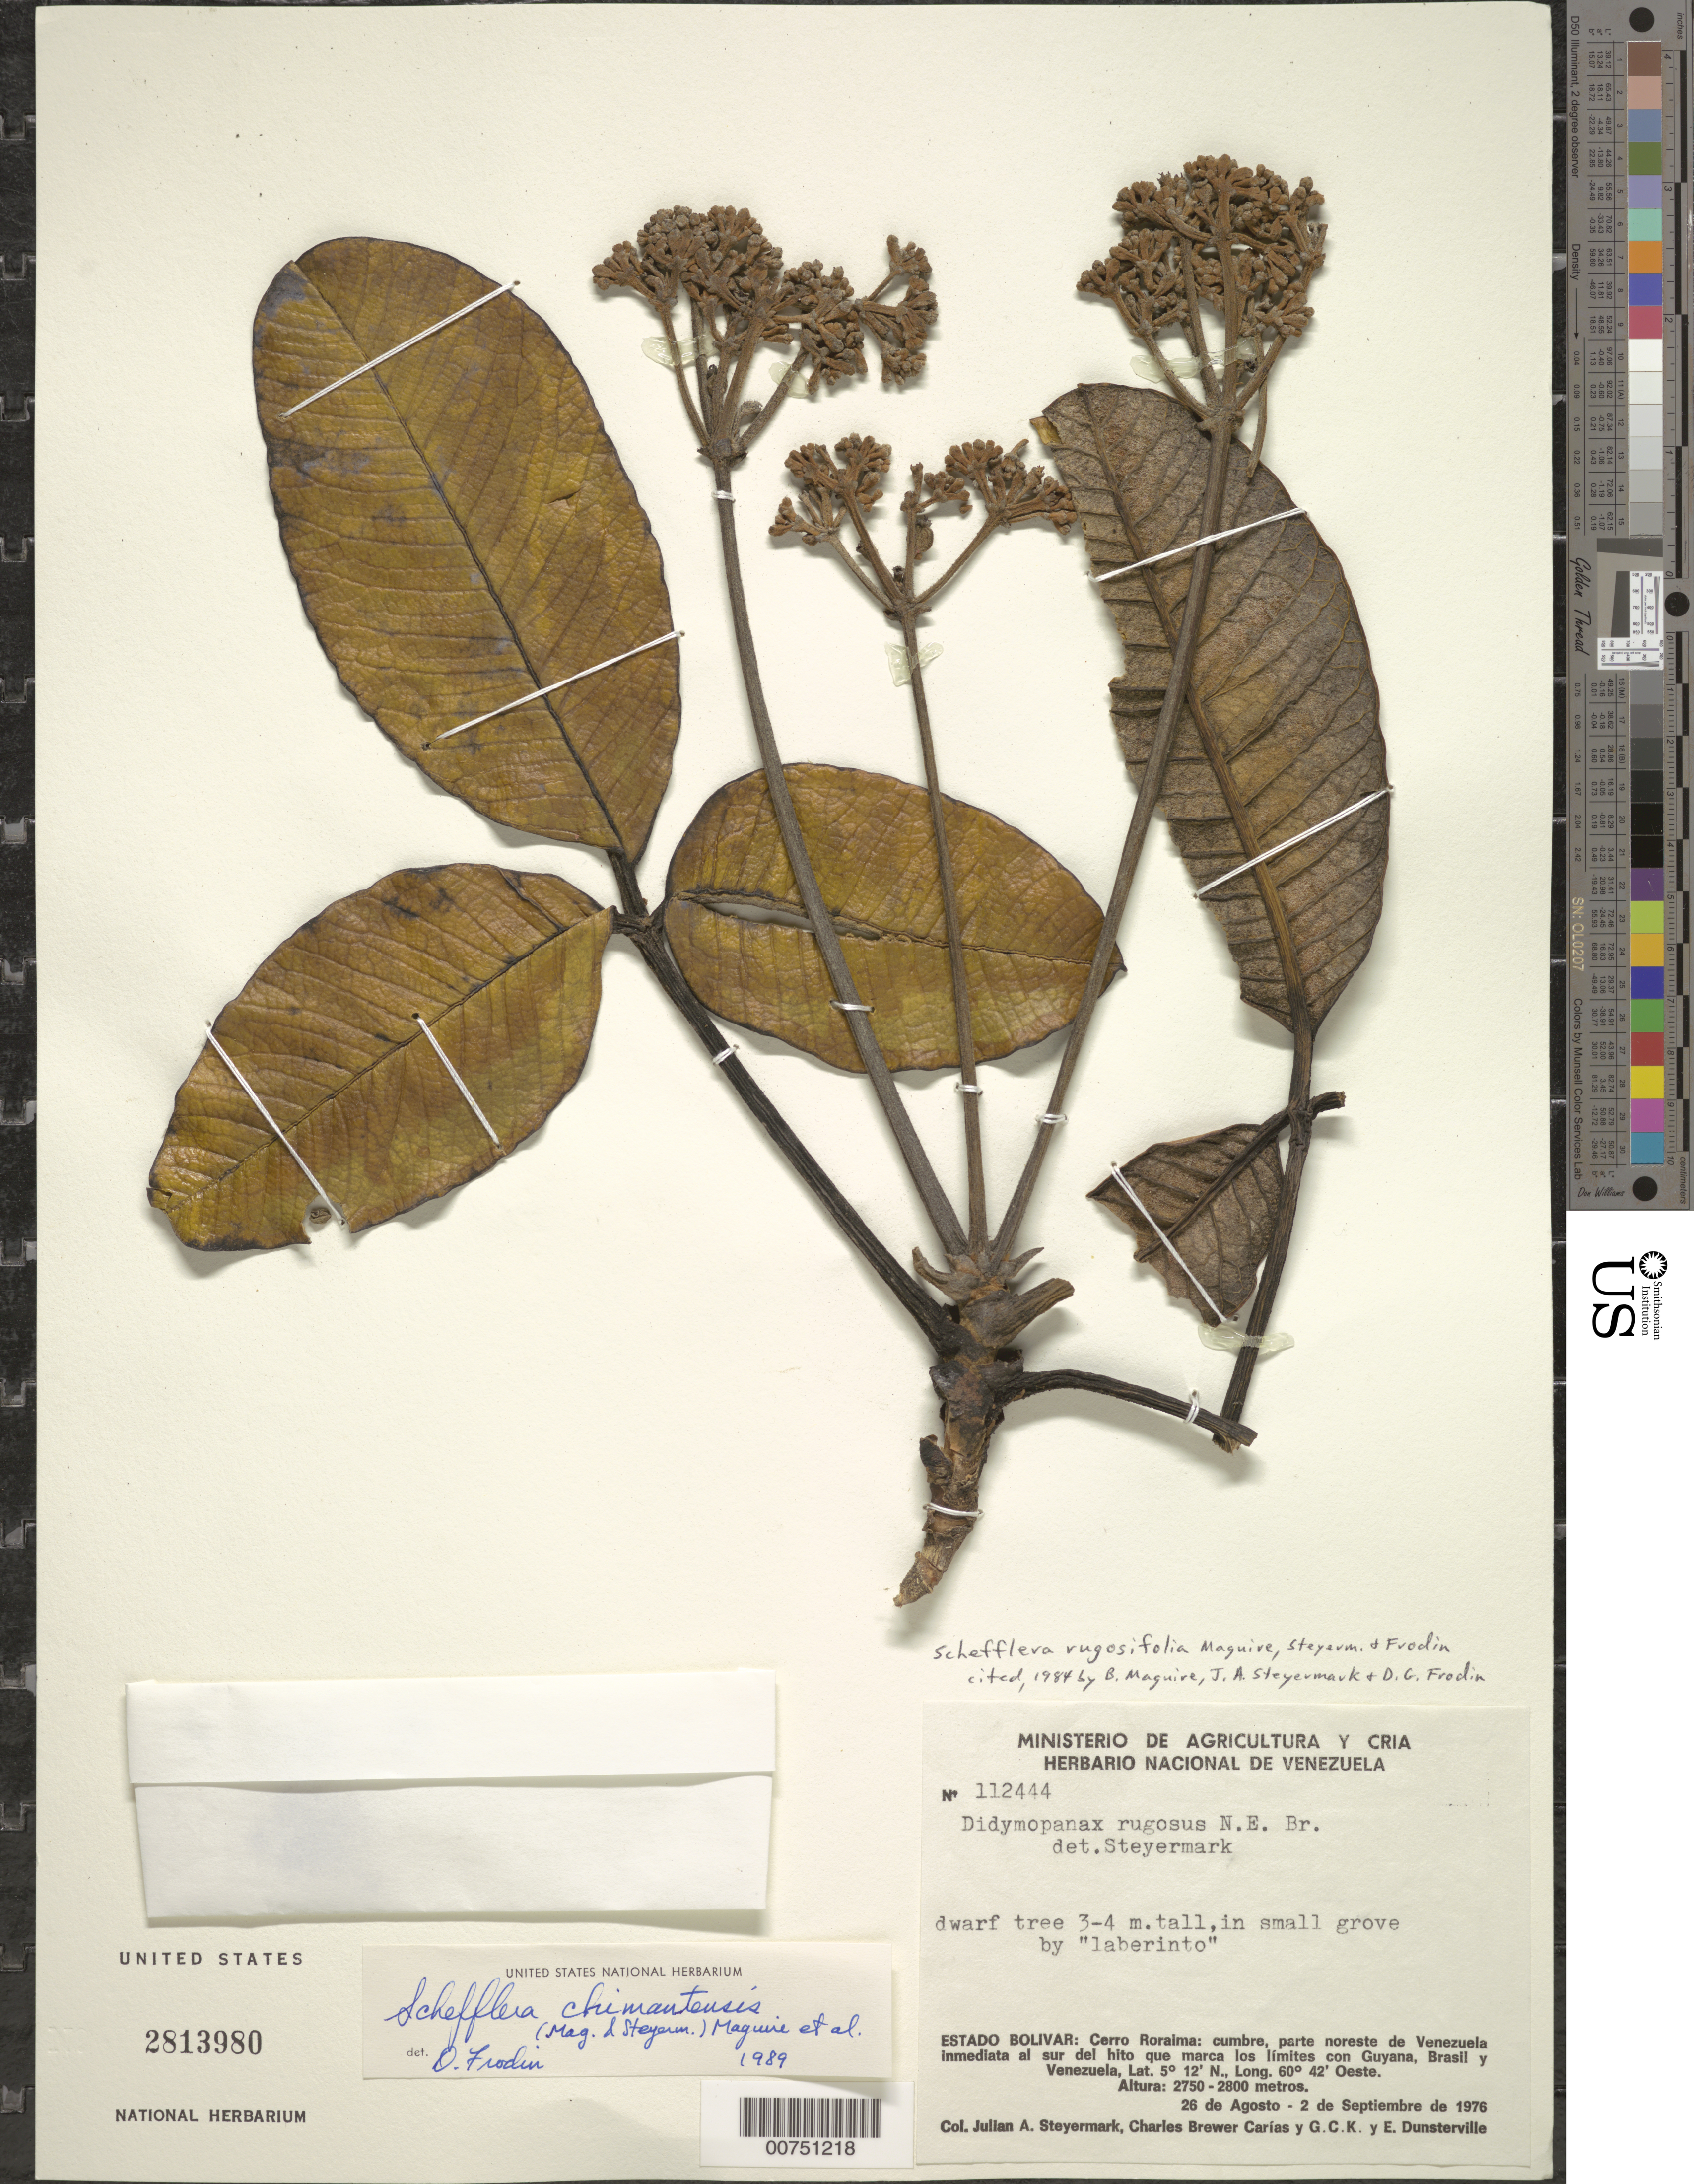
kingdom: Plantae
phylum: Tracheophyta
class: Magnoliopsida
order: Apiales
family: Araliaceae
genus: Schefflera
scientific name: Schefflera chimantensis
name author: (Steyerm. & Maguire) Maguire et al.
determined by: Frodin, D. G.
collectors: J. Steyermark, C. Brewer-Carias, G. C. K. Dunsterville & E. Dunsterville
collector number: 112444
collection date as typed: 26-Aug-76 to 2-Sep-76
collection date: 1976-08-26/1976-09-02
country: Venezuela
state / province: Bolívar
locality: Cerro Roraima: cumbre, parte NO de Venezuela inmediata al S del hito que marca los limites con Guyana, Brasil, y Venezuela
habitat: Small grove by "laberinto"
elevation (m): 2750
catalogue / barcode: US 2813980